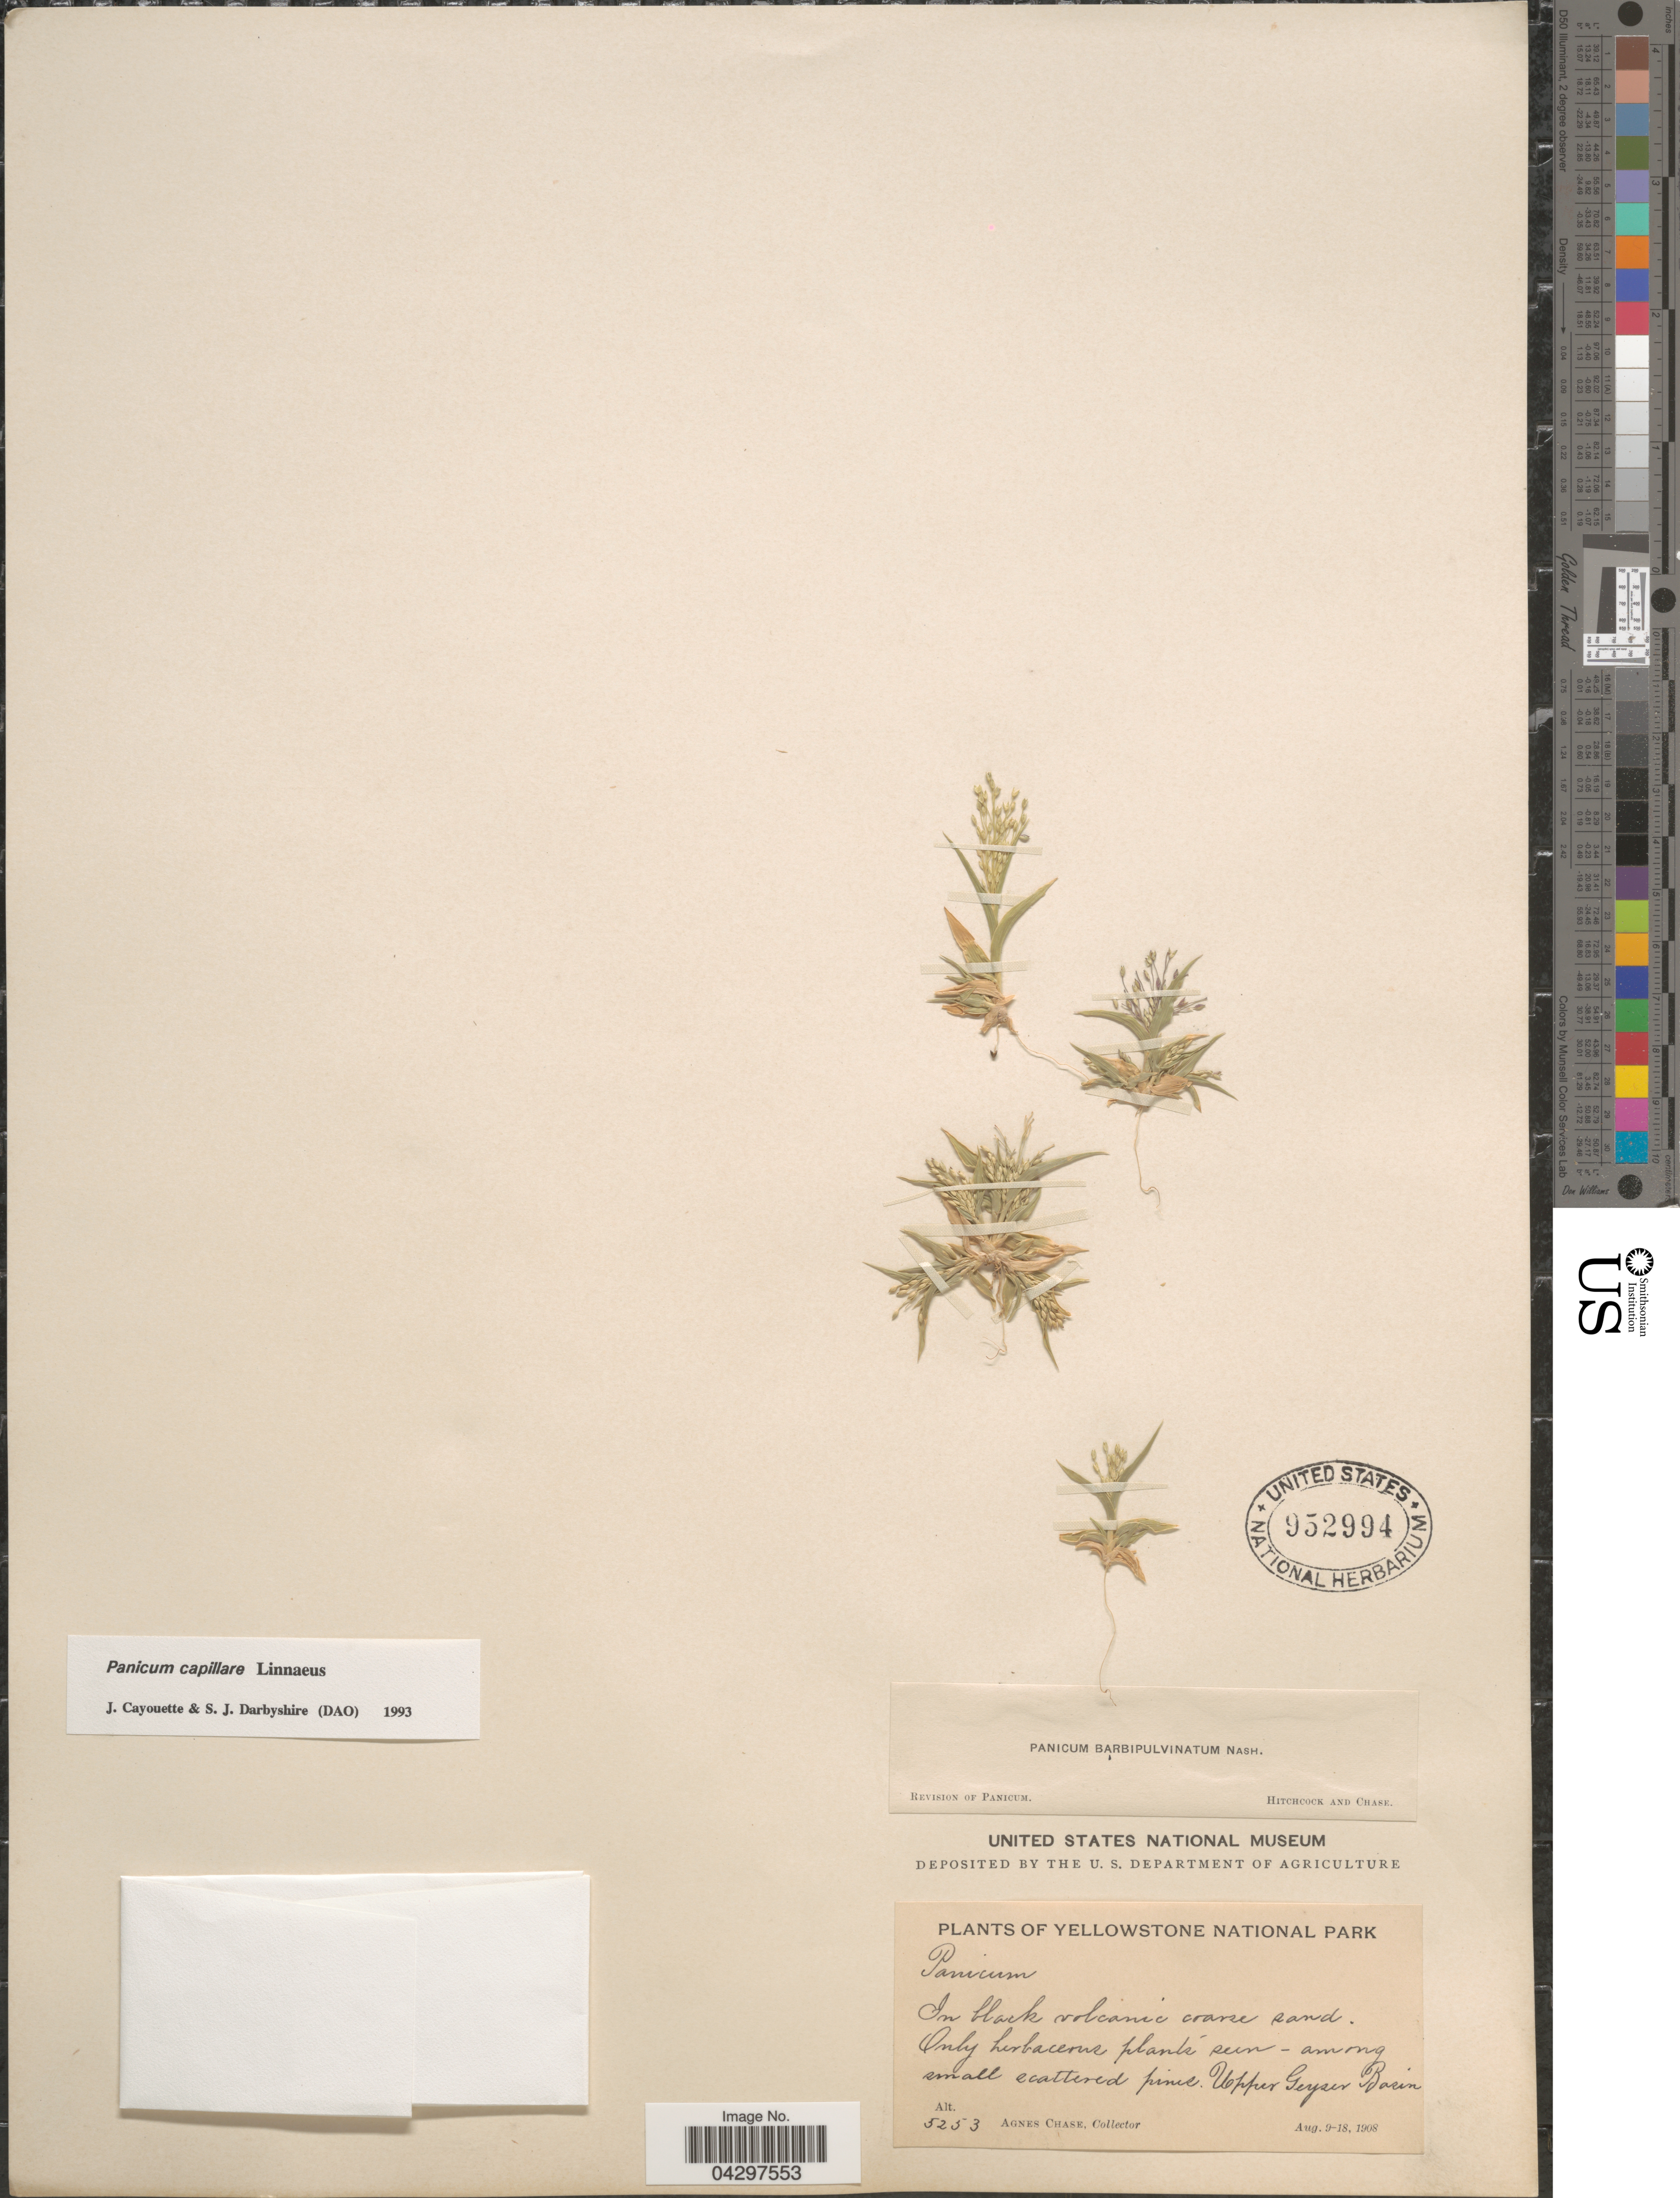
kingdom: Plantae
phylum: Tracheophyta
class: Liliopsida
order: Poales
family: Poaceae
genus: Panicum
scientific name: Panicum capillare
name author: L.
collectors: A. Chase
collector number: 5253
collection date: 1908-08-09/1908-08-18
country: United States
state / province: Wyoming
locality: Yellowstone National Park. Upper Geyser Basin.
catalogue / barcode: US 952994